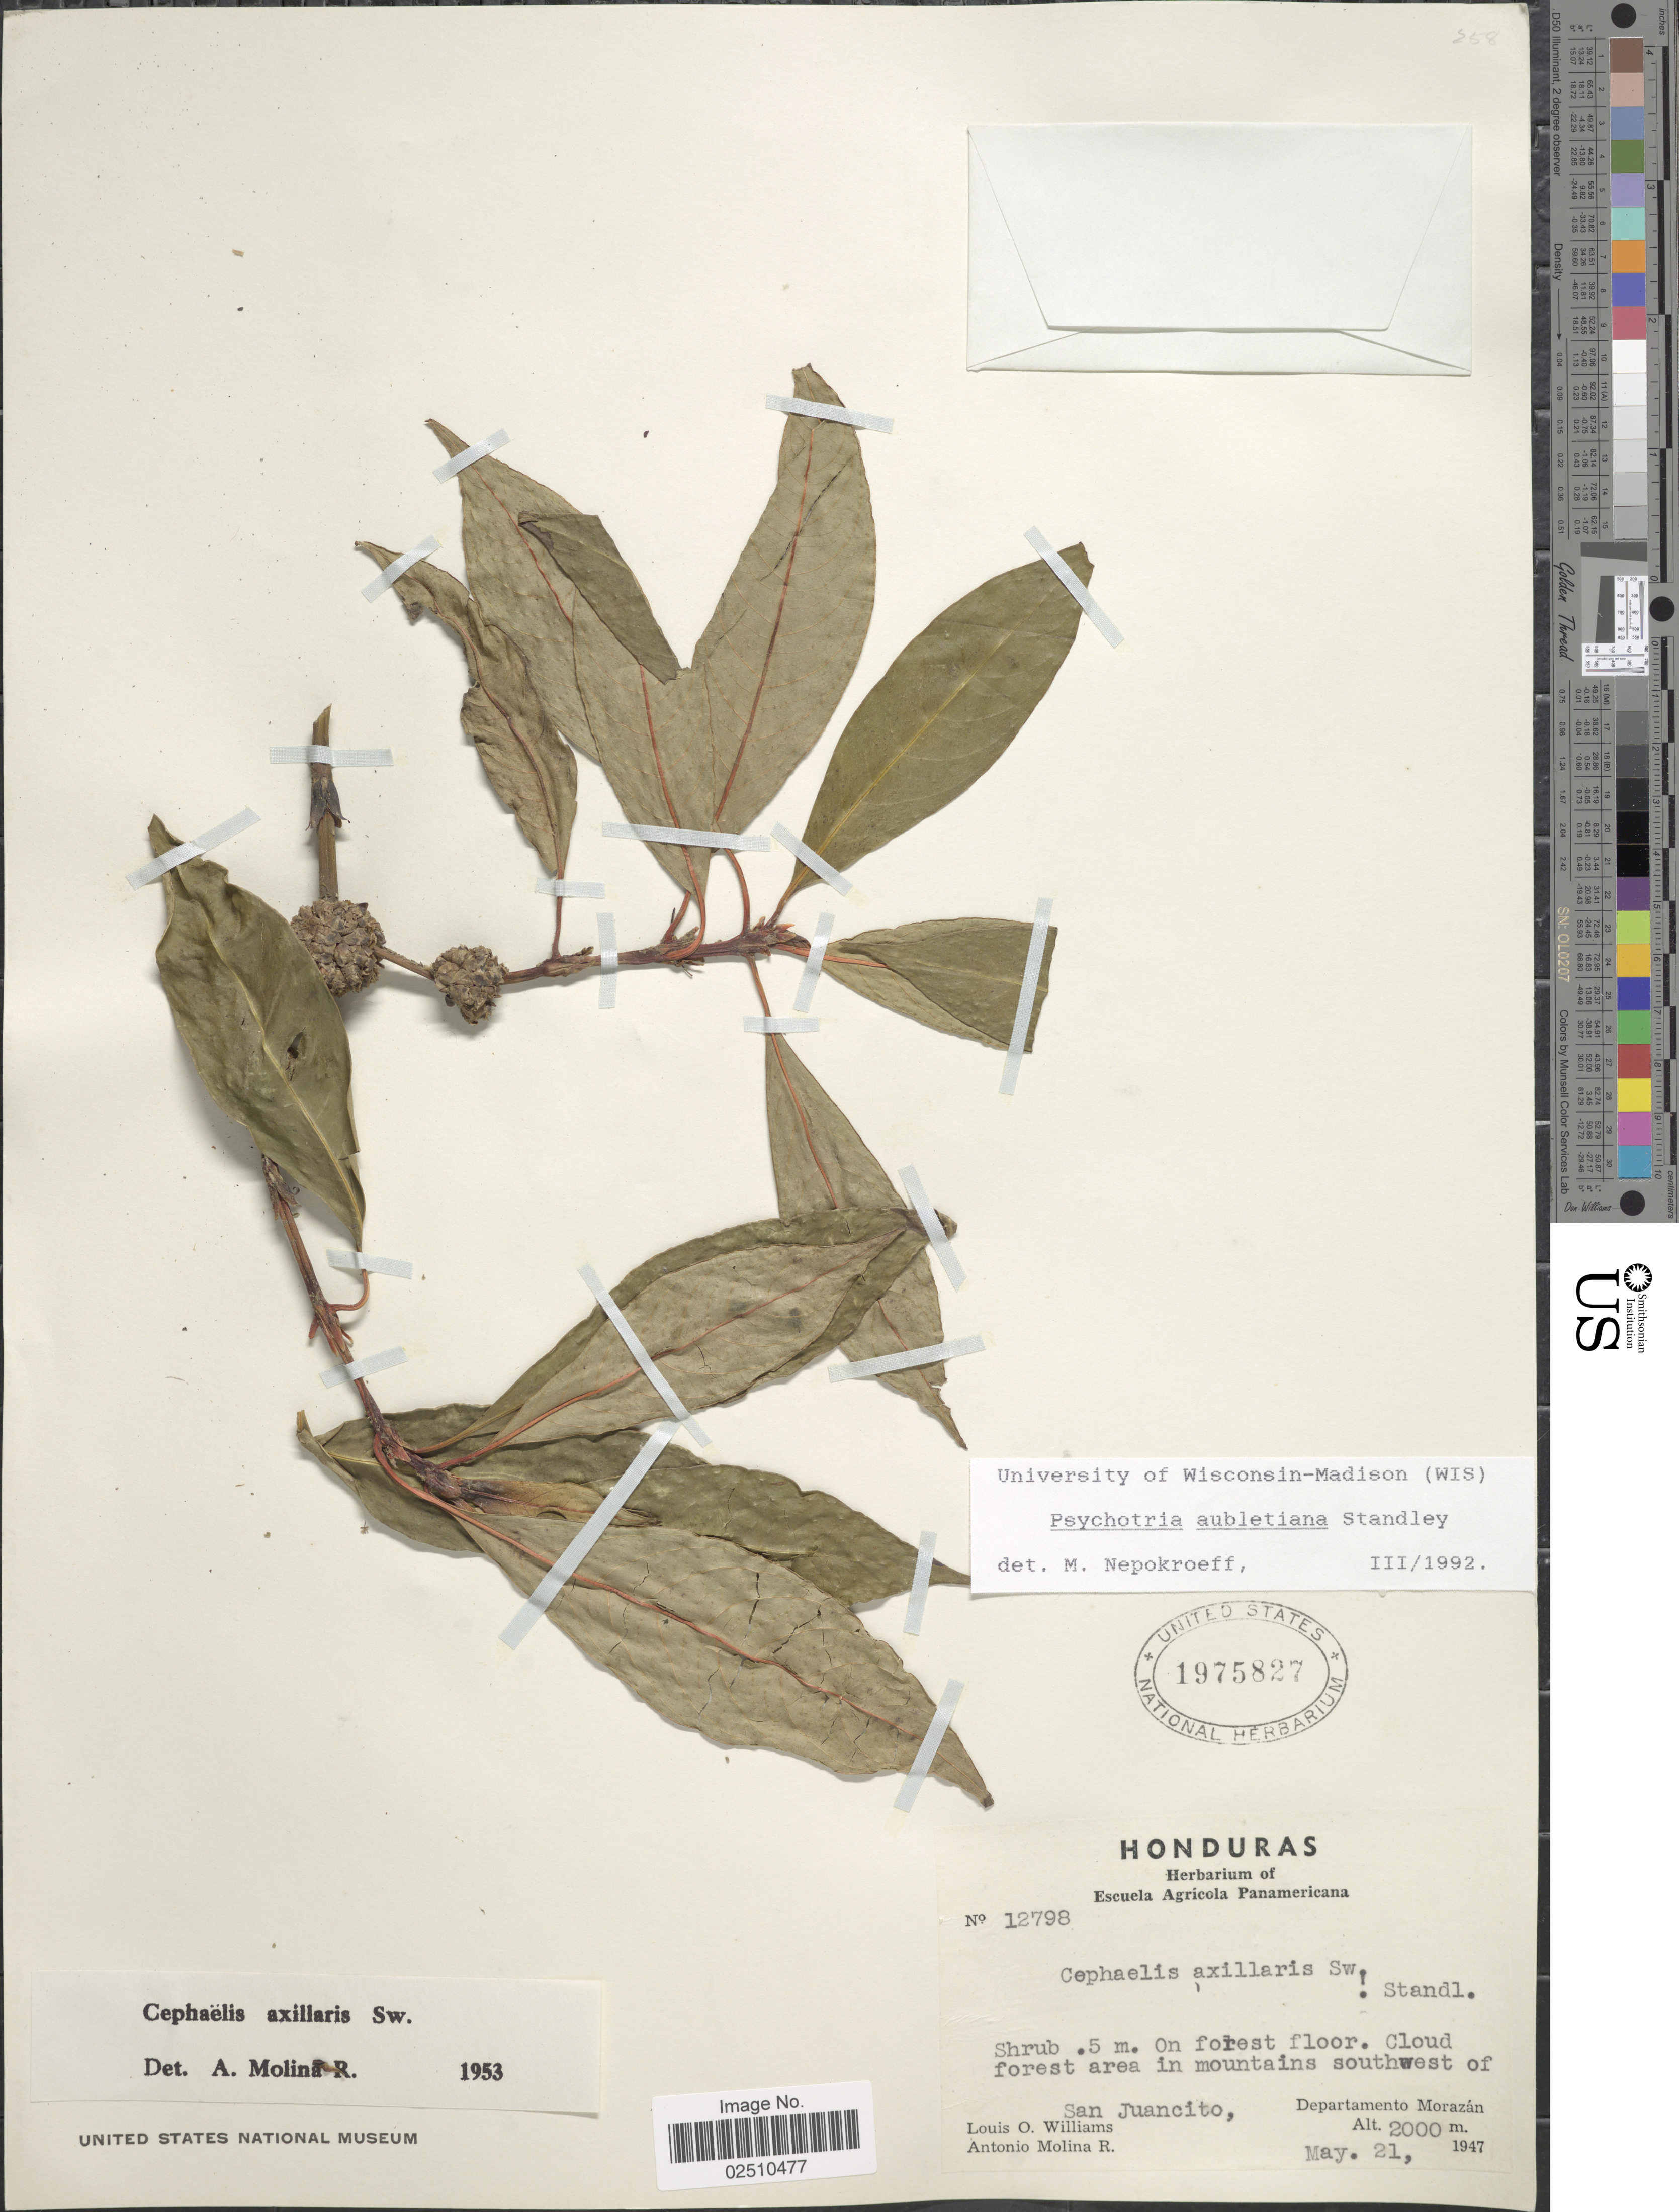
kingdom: Plantae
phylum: Tracheophyta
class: Magnoliopsida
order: Gentianales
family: Rubiaceae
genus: Psychotria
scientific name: Psychotria aubletiana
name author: Steyerm.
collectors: L. O. Williams & A. Molina R.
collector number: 12798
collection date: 1947-05-21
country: Honduras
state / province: Fco. Morazán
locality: Mountains southwest of San Juancito, Departamento Morazan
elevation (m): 2000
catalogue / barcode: US 1975827